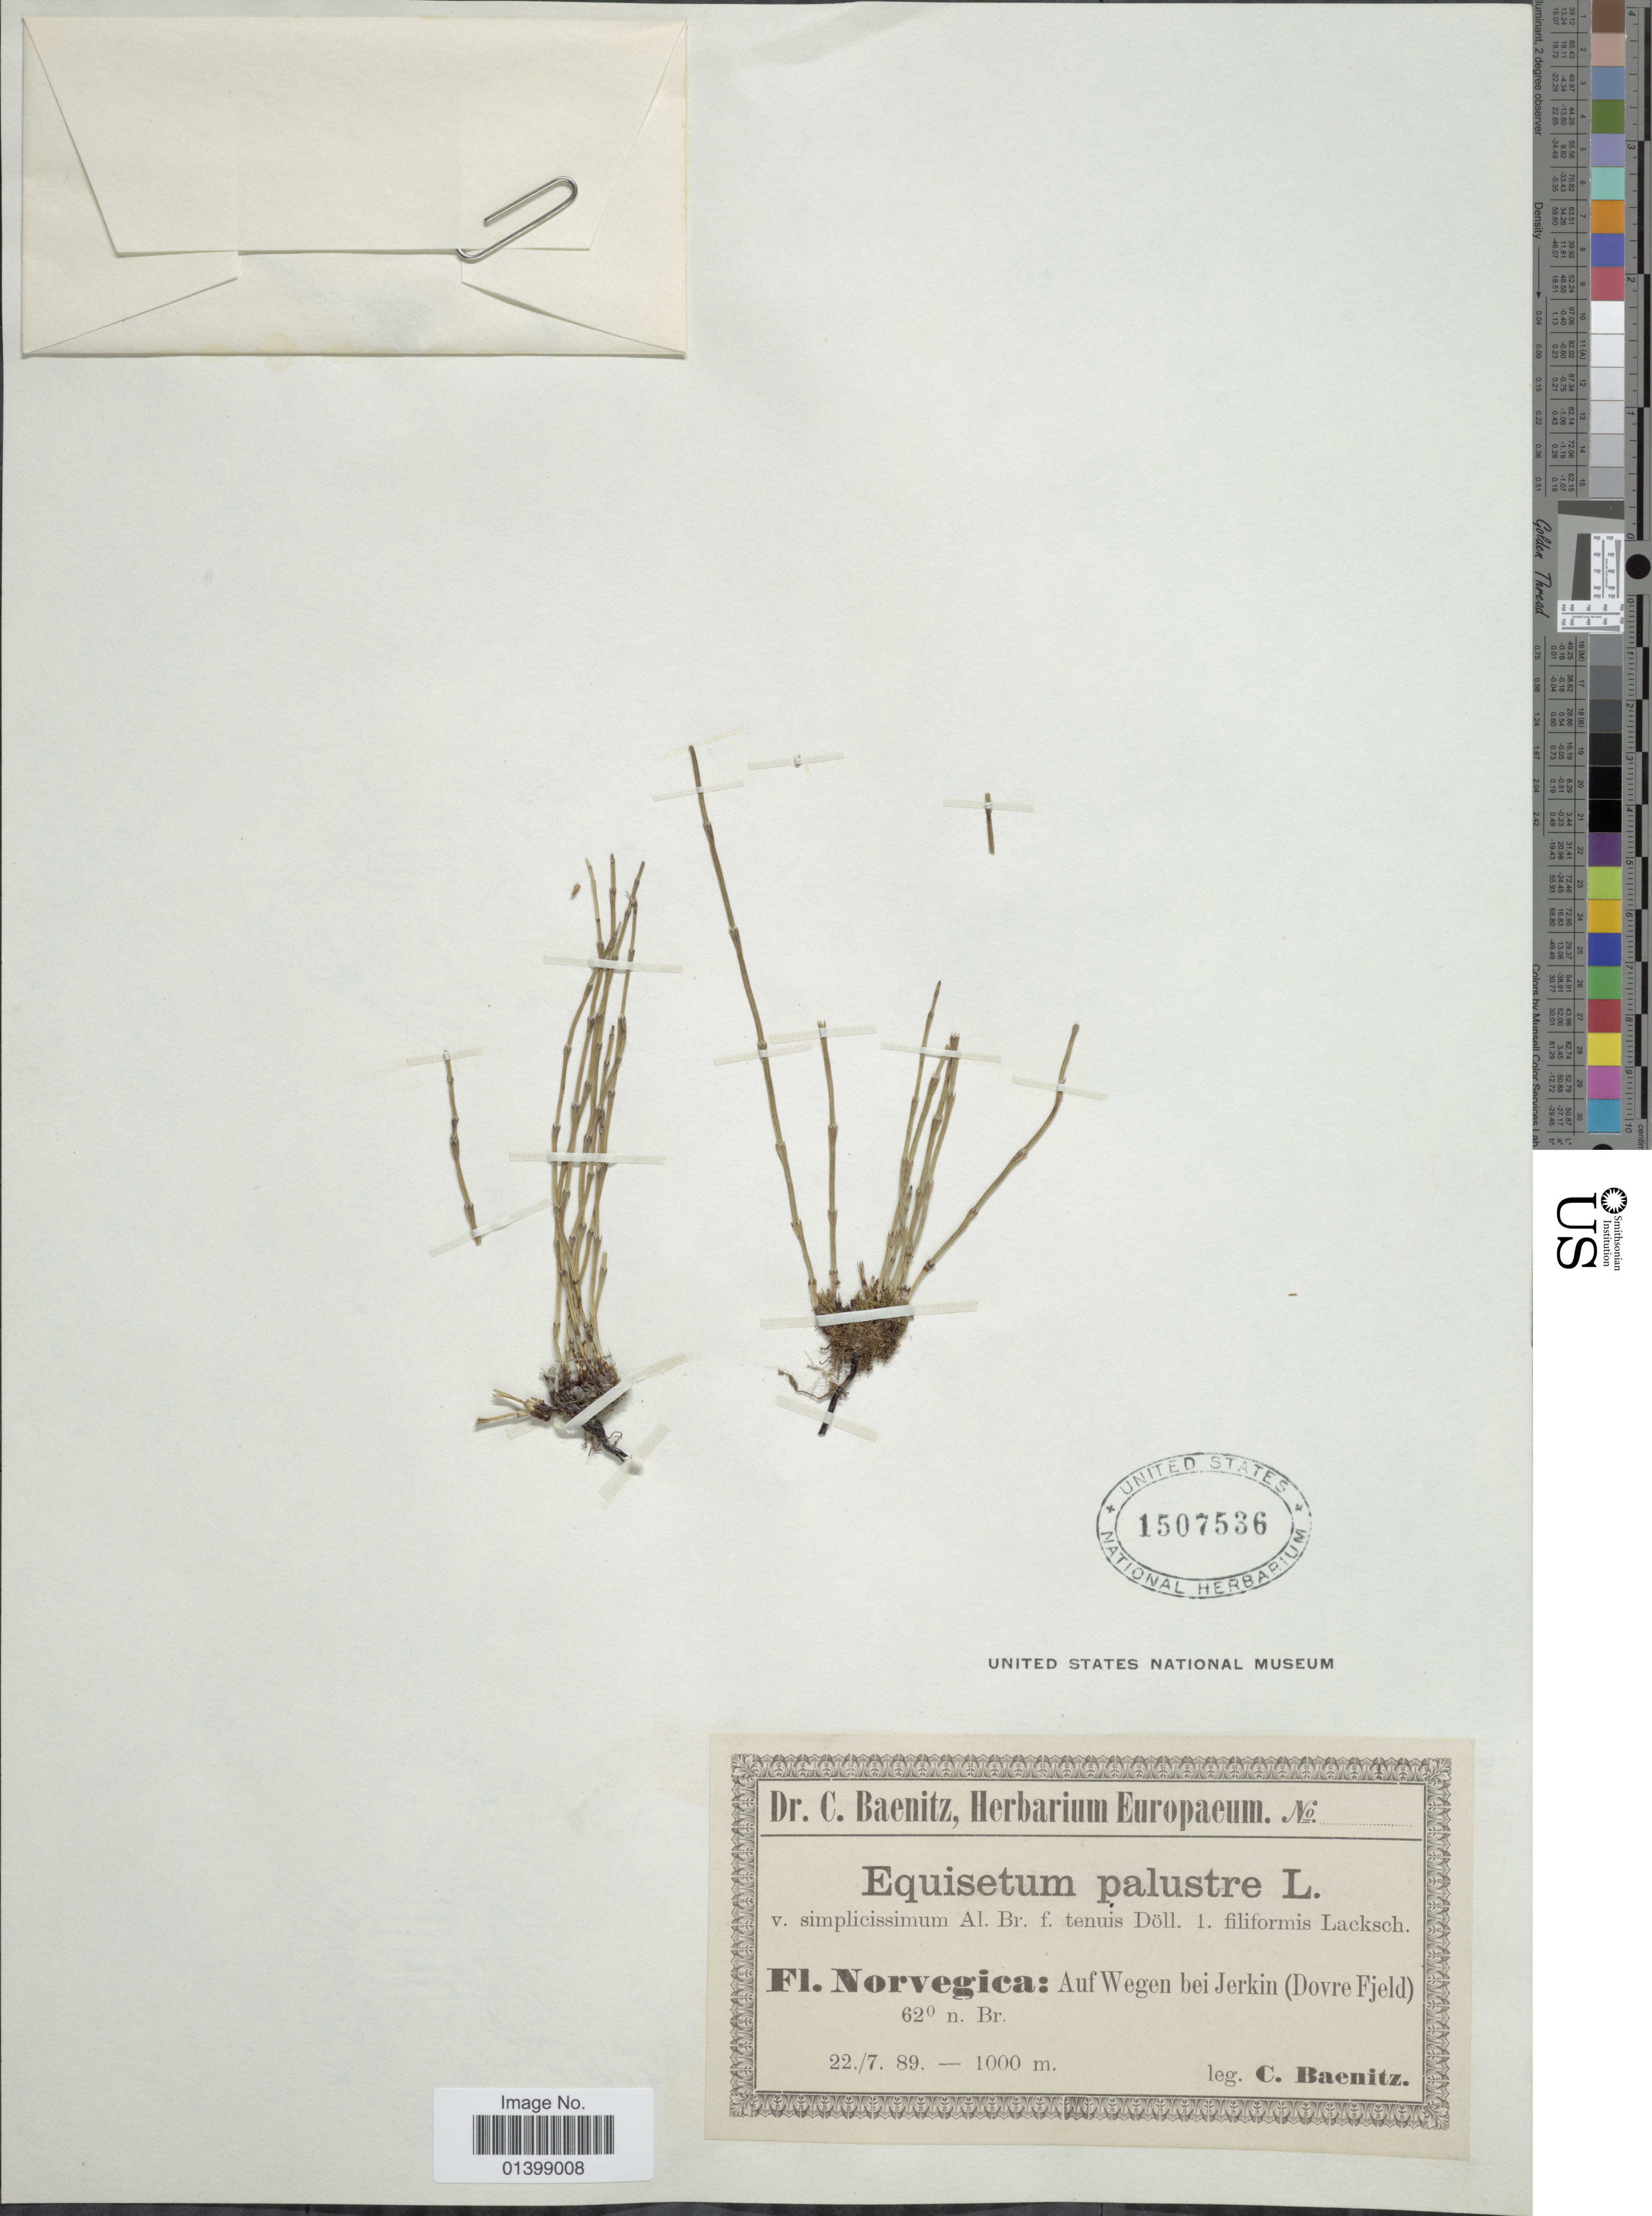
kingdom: Plantae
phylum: Tracheophyta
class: Polypodiopsida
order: Equisetales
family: Equisetaceae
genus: Equisetum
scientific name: Equisetum palustre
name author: L.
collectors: C. G. Baenitz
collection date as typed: Transcribed d/m/y: 22/7/89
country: Norway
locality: Norvegica: Auf Wegen bei Jerkin (Dovre Fjeld)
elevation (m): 1000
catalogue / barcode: US 1507536